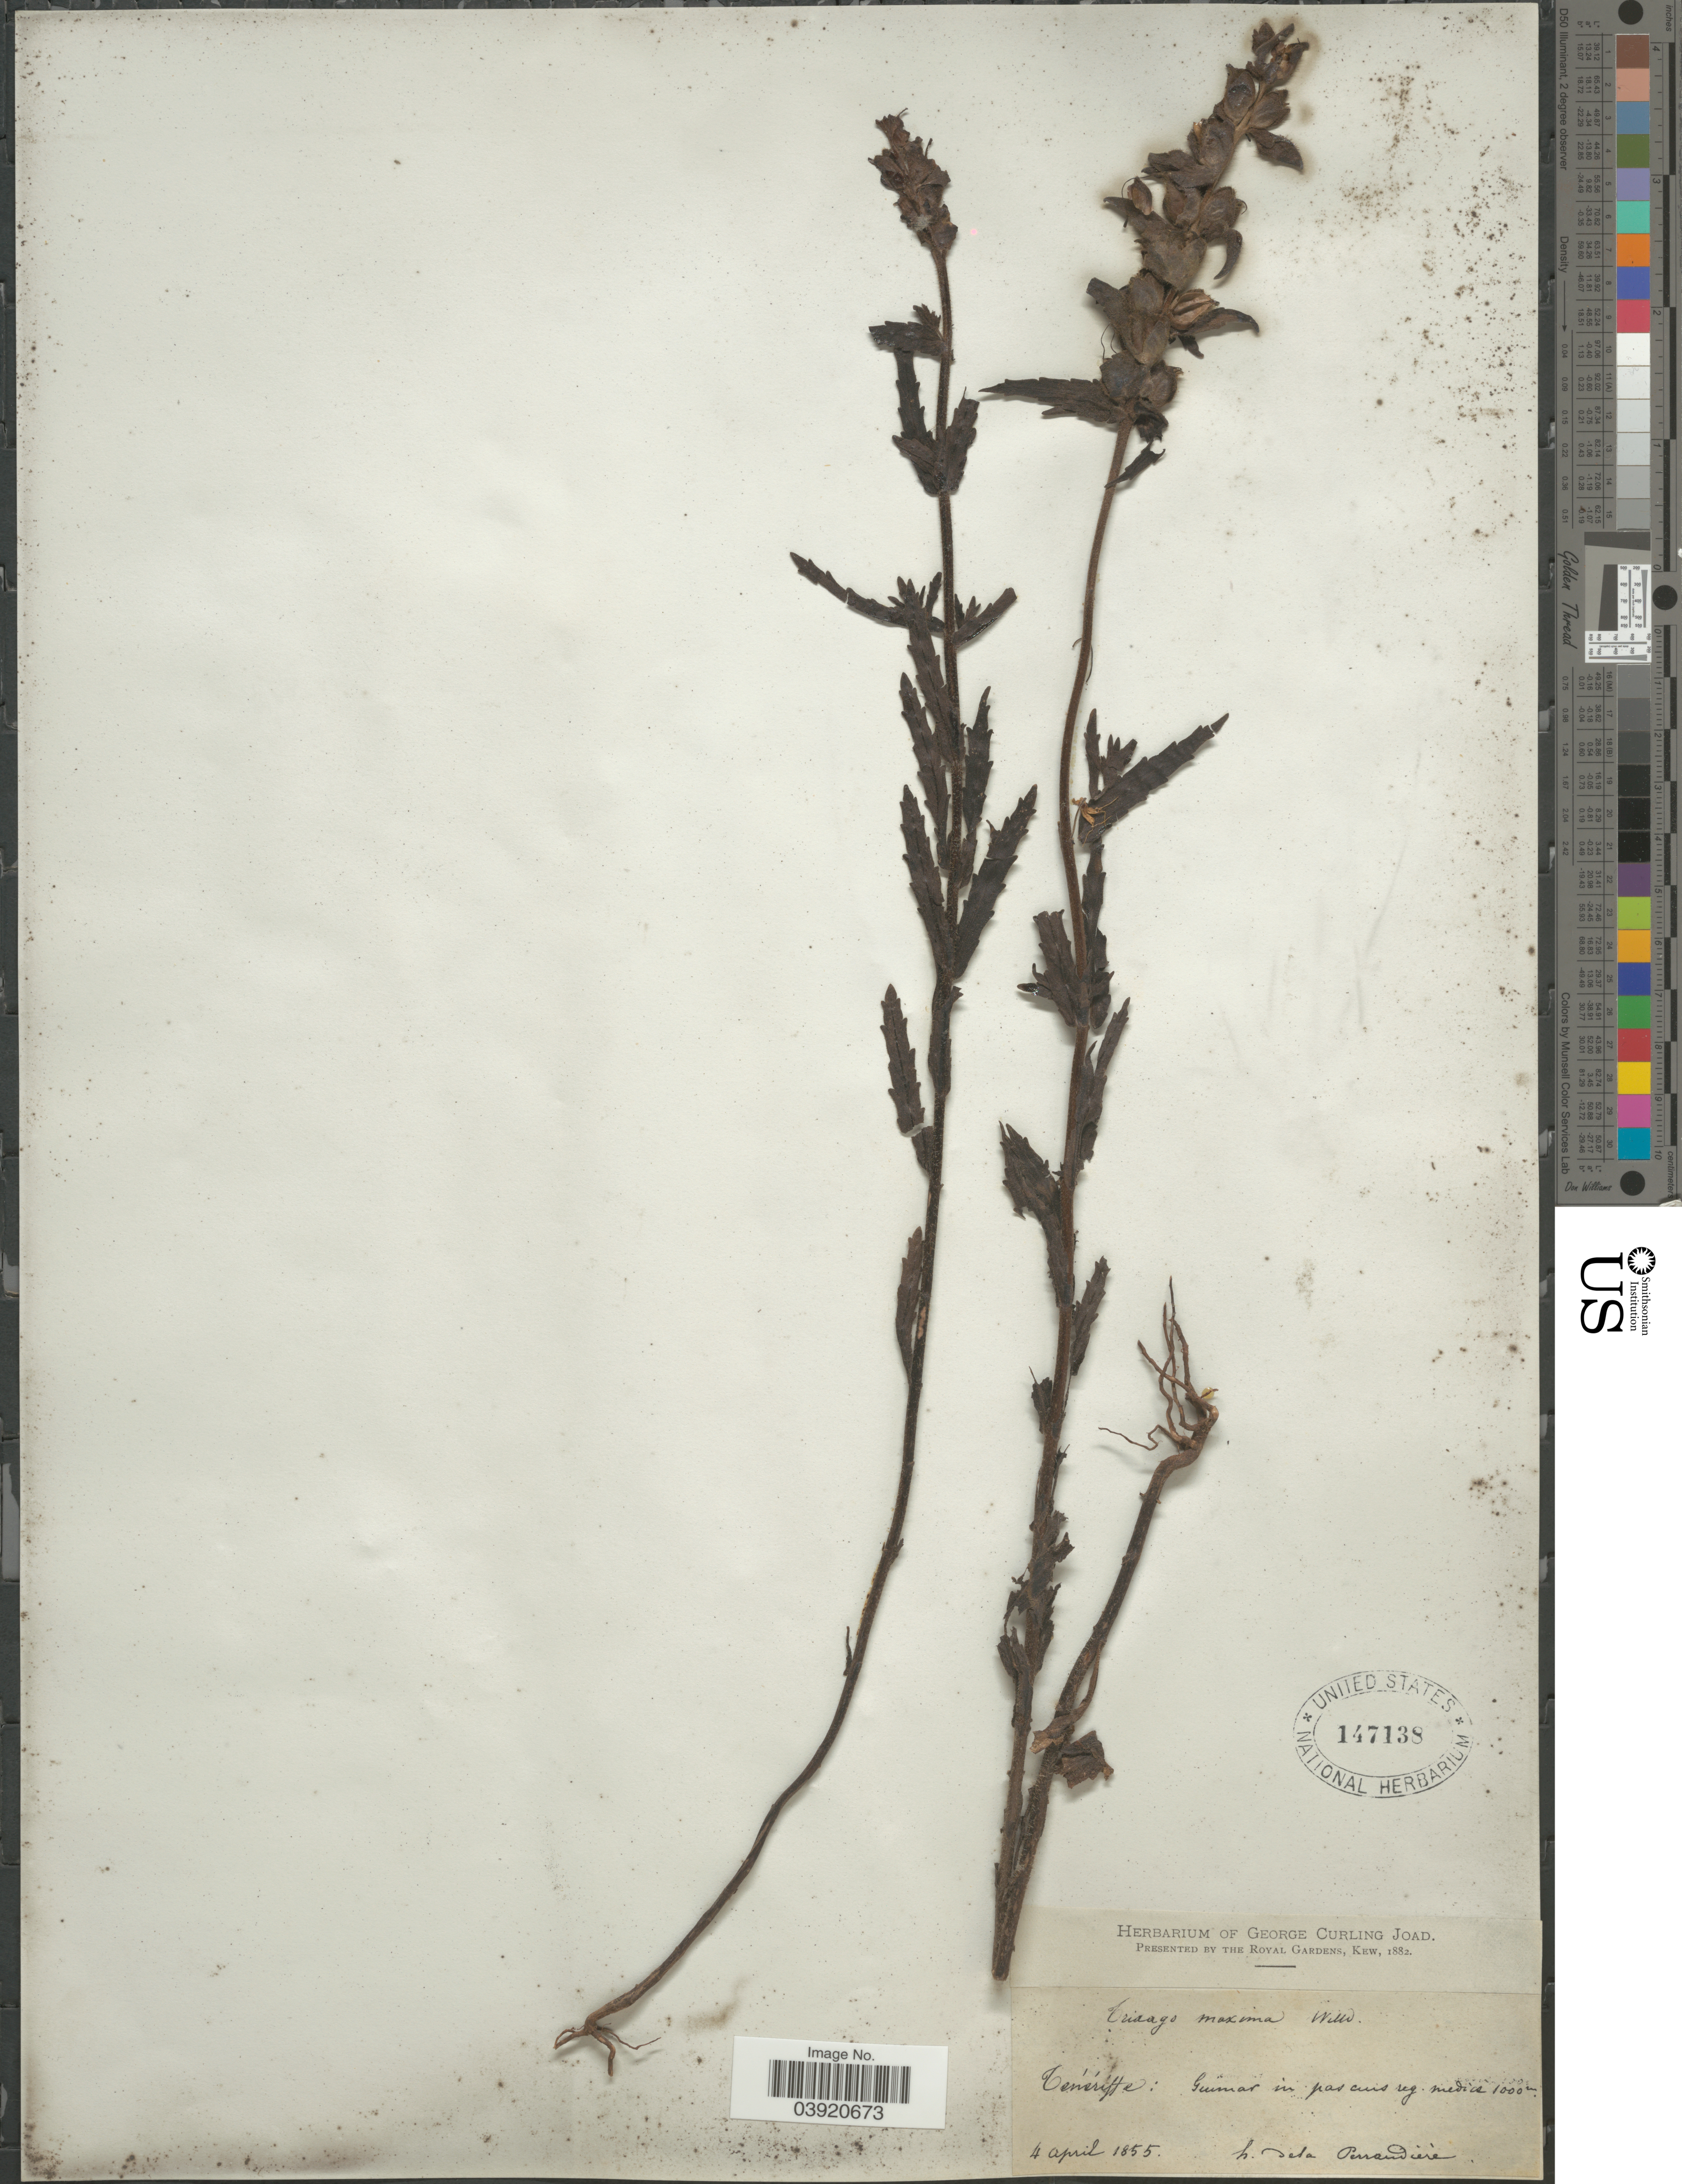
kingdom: Plantae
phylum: Tracheophyta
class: Magnoliopsida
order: Lamiales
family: Orobanchaceae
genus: Trixago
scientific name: Trixago maxima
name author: (Pers.) Webb & Berthel.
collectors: L. Perraudierè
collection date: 1855-04-04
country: Spain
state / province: Canarias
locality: Tenériffe: Guimar in pascuis reg. media.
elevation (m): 1000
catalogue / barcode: US 147138